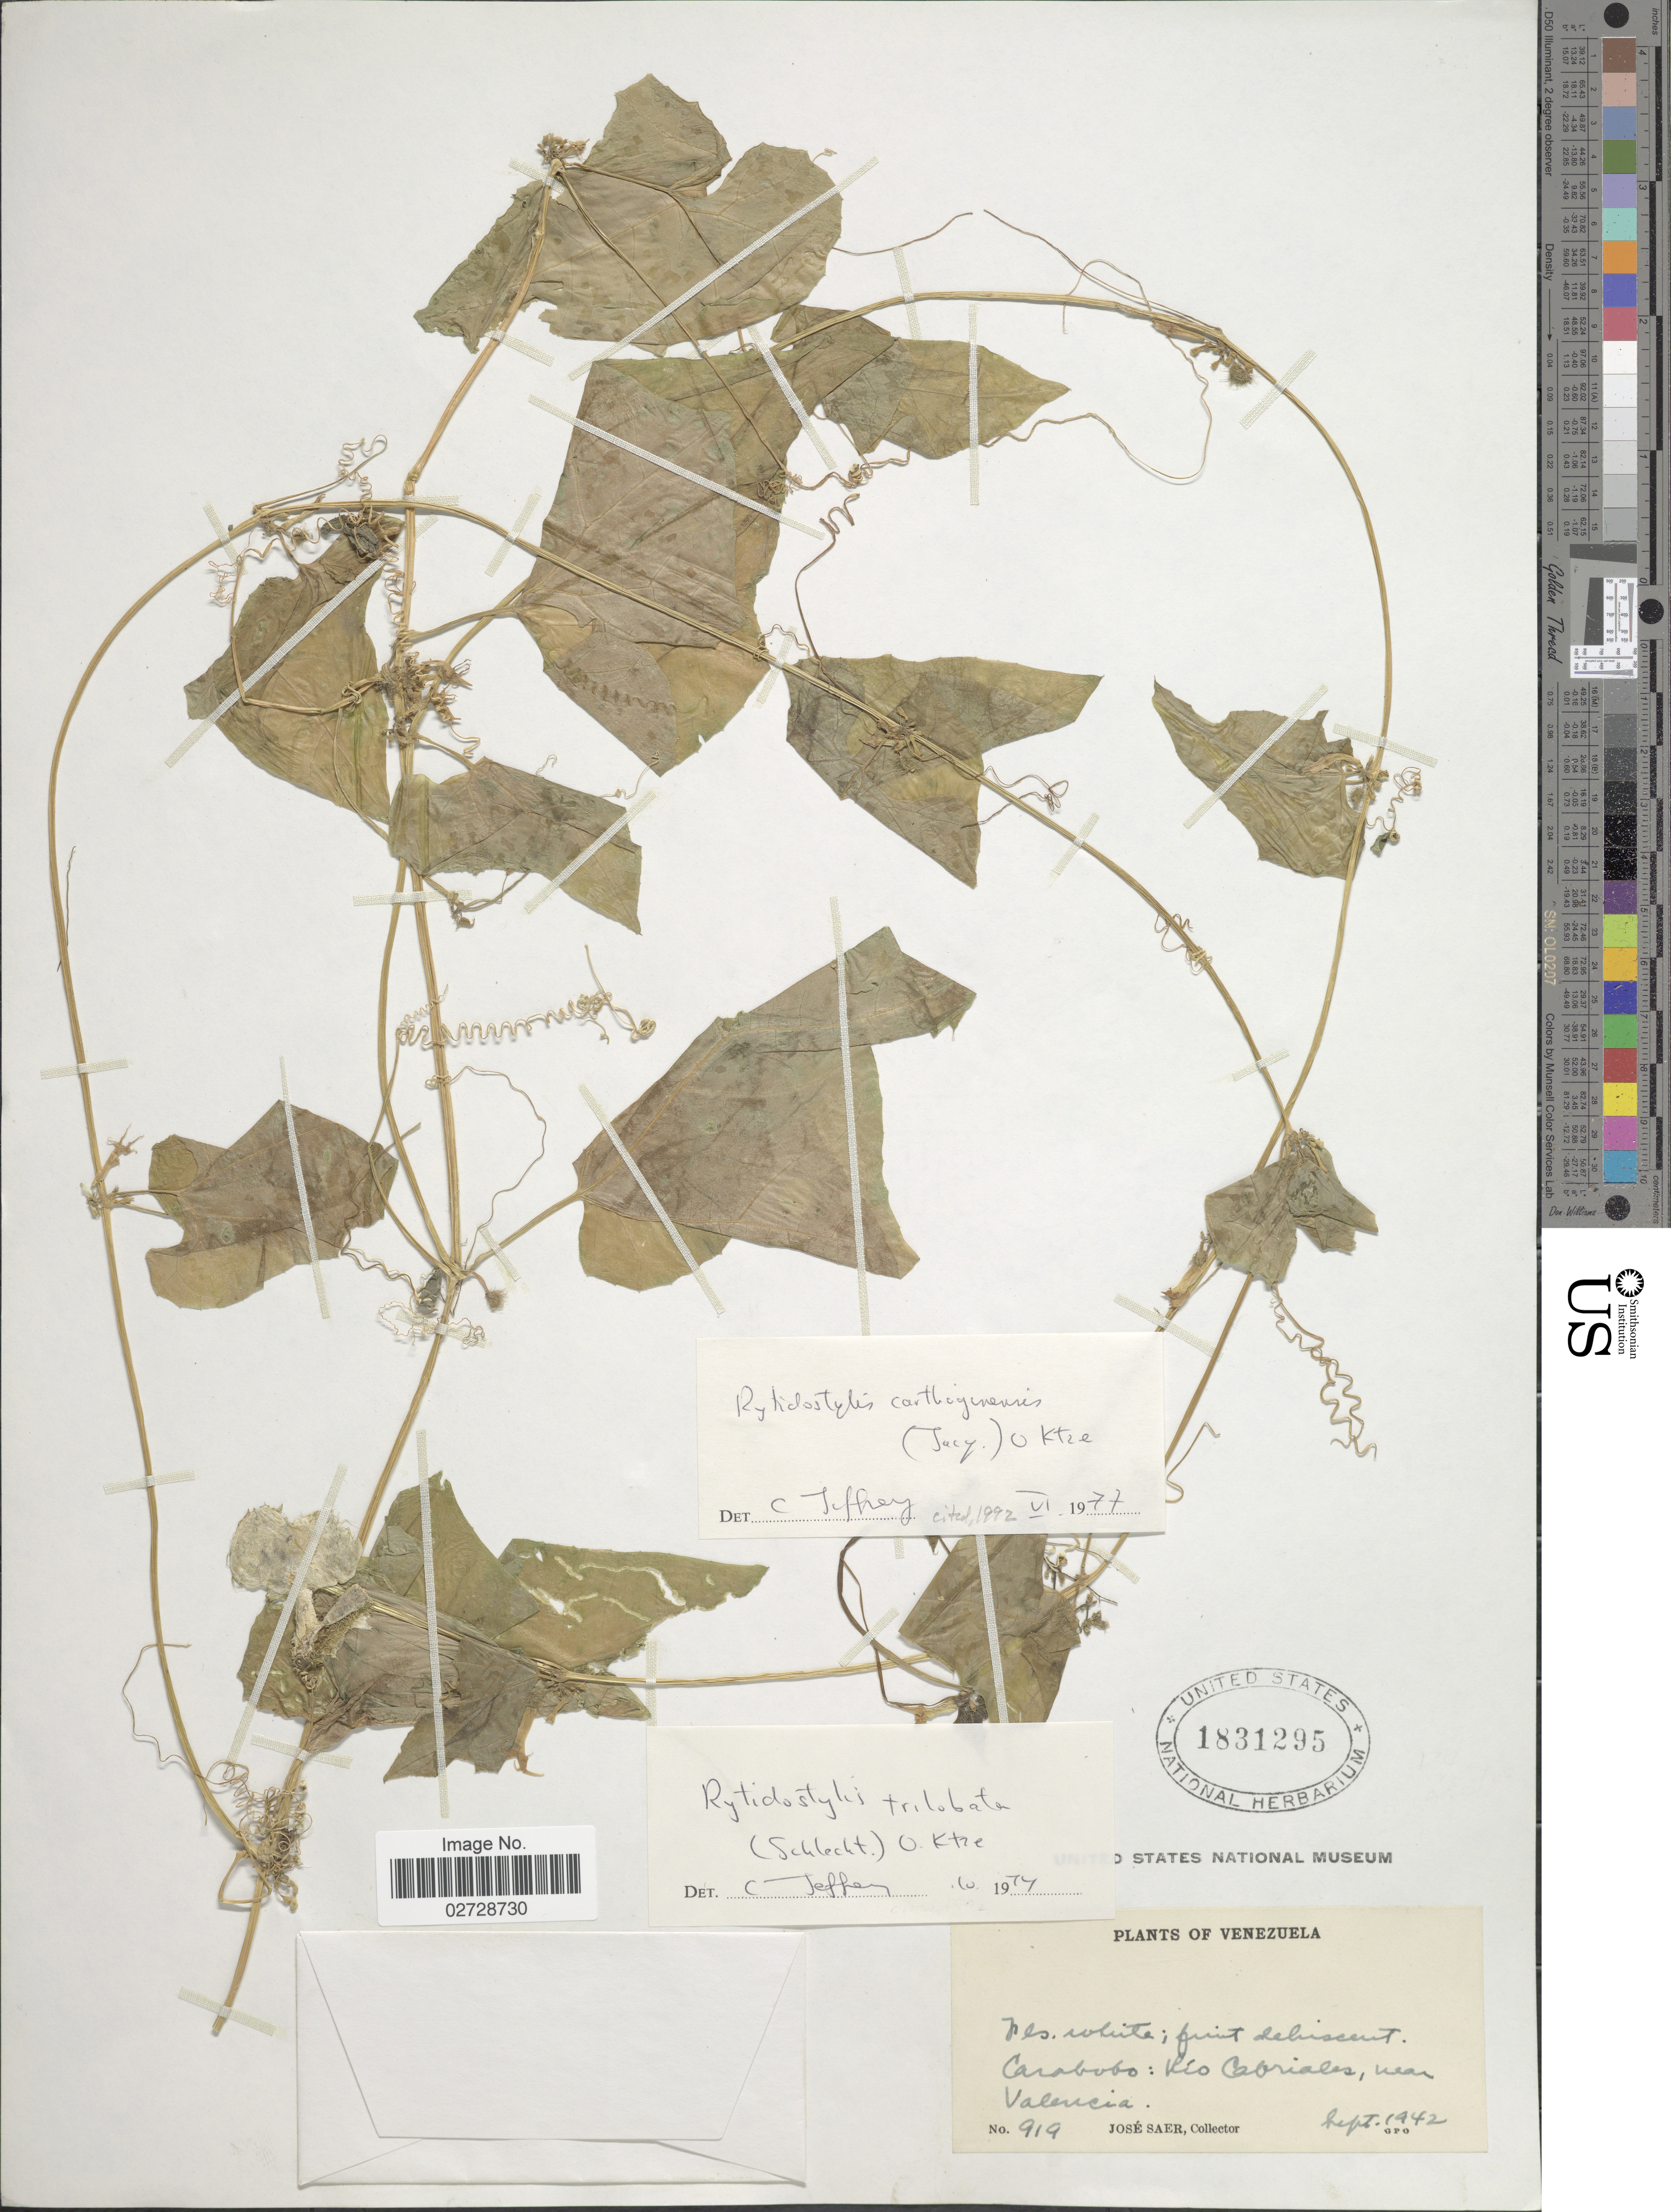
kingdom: Plantae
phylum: Tracheophyta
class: Magnoliopsida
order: Cucurbitales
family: Cucurbitaceae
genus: Cyclanthera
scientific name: Cyclanthera carthagenensis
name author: (Jacq.) H. Schaef. & S.S. Renner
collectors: J. Saer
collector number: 919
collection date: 1942-09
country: Venezuela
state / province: Carabobo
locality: Río Cabriales, near Valencia.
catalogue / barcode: US 1831295